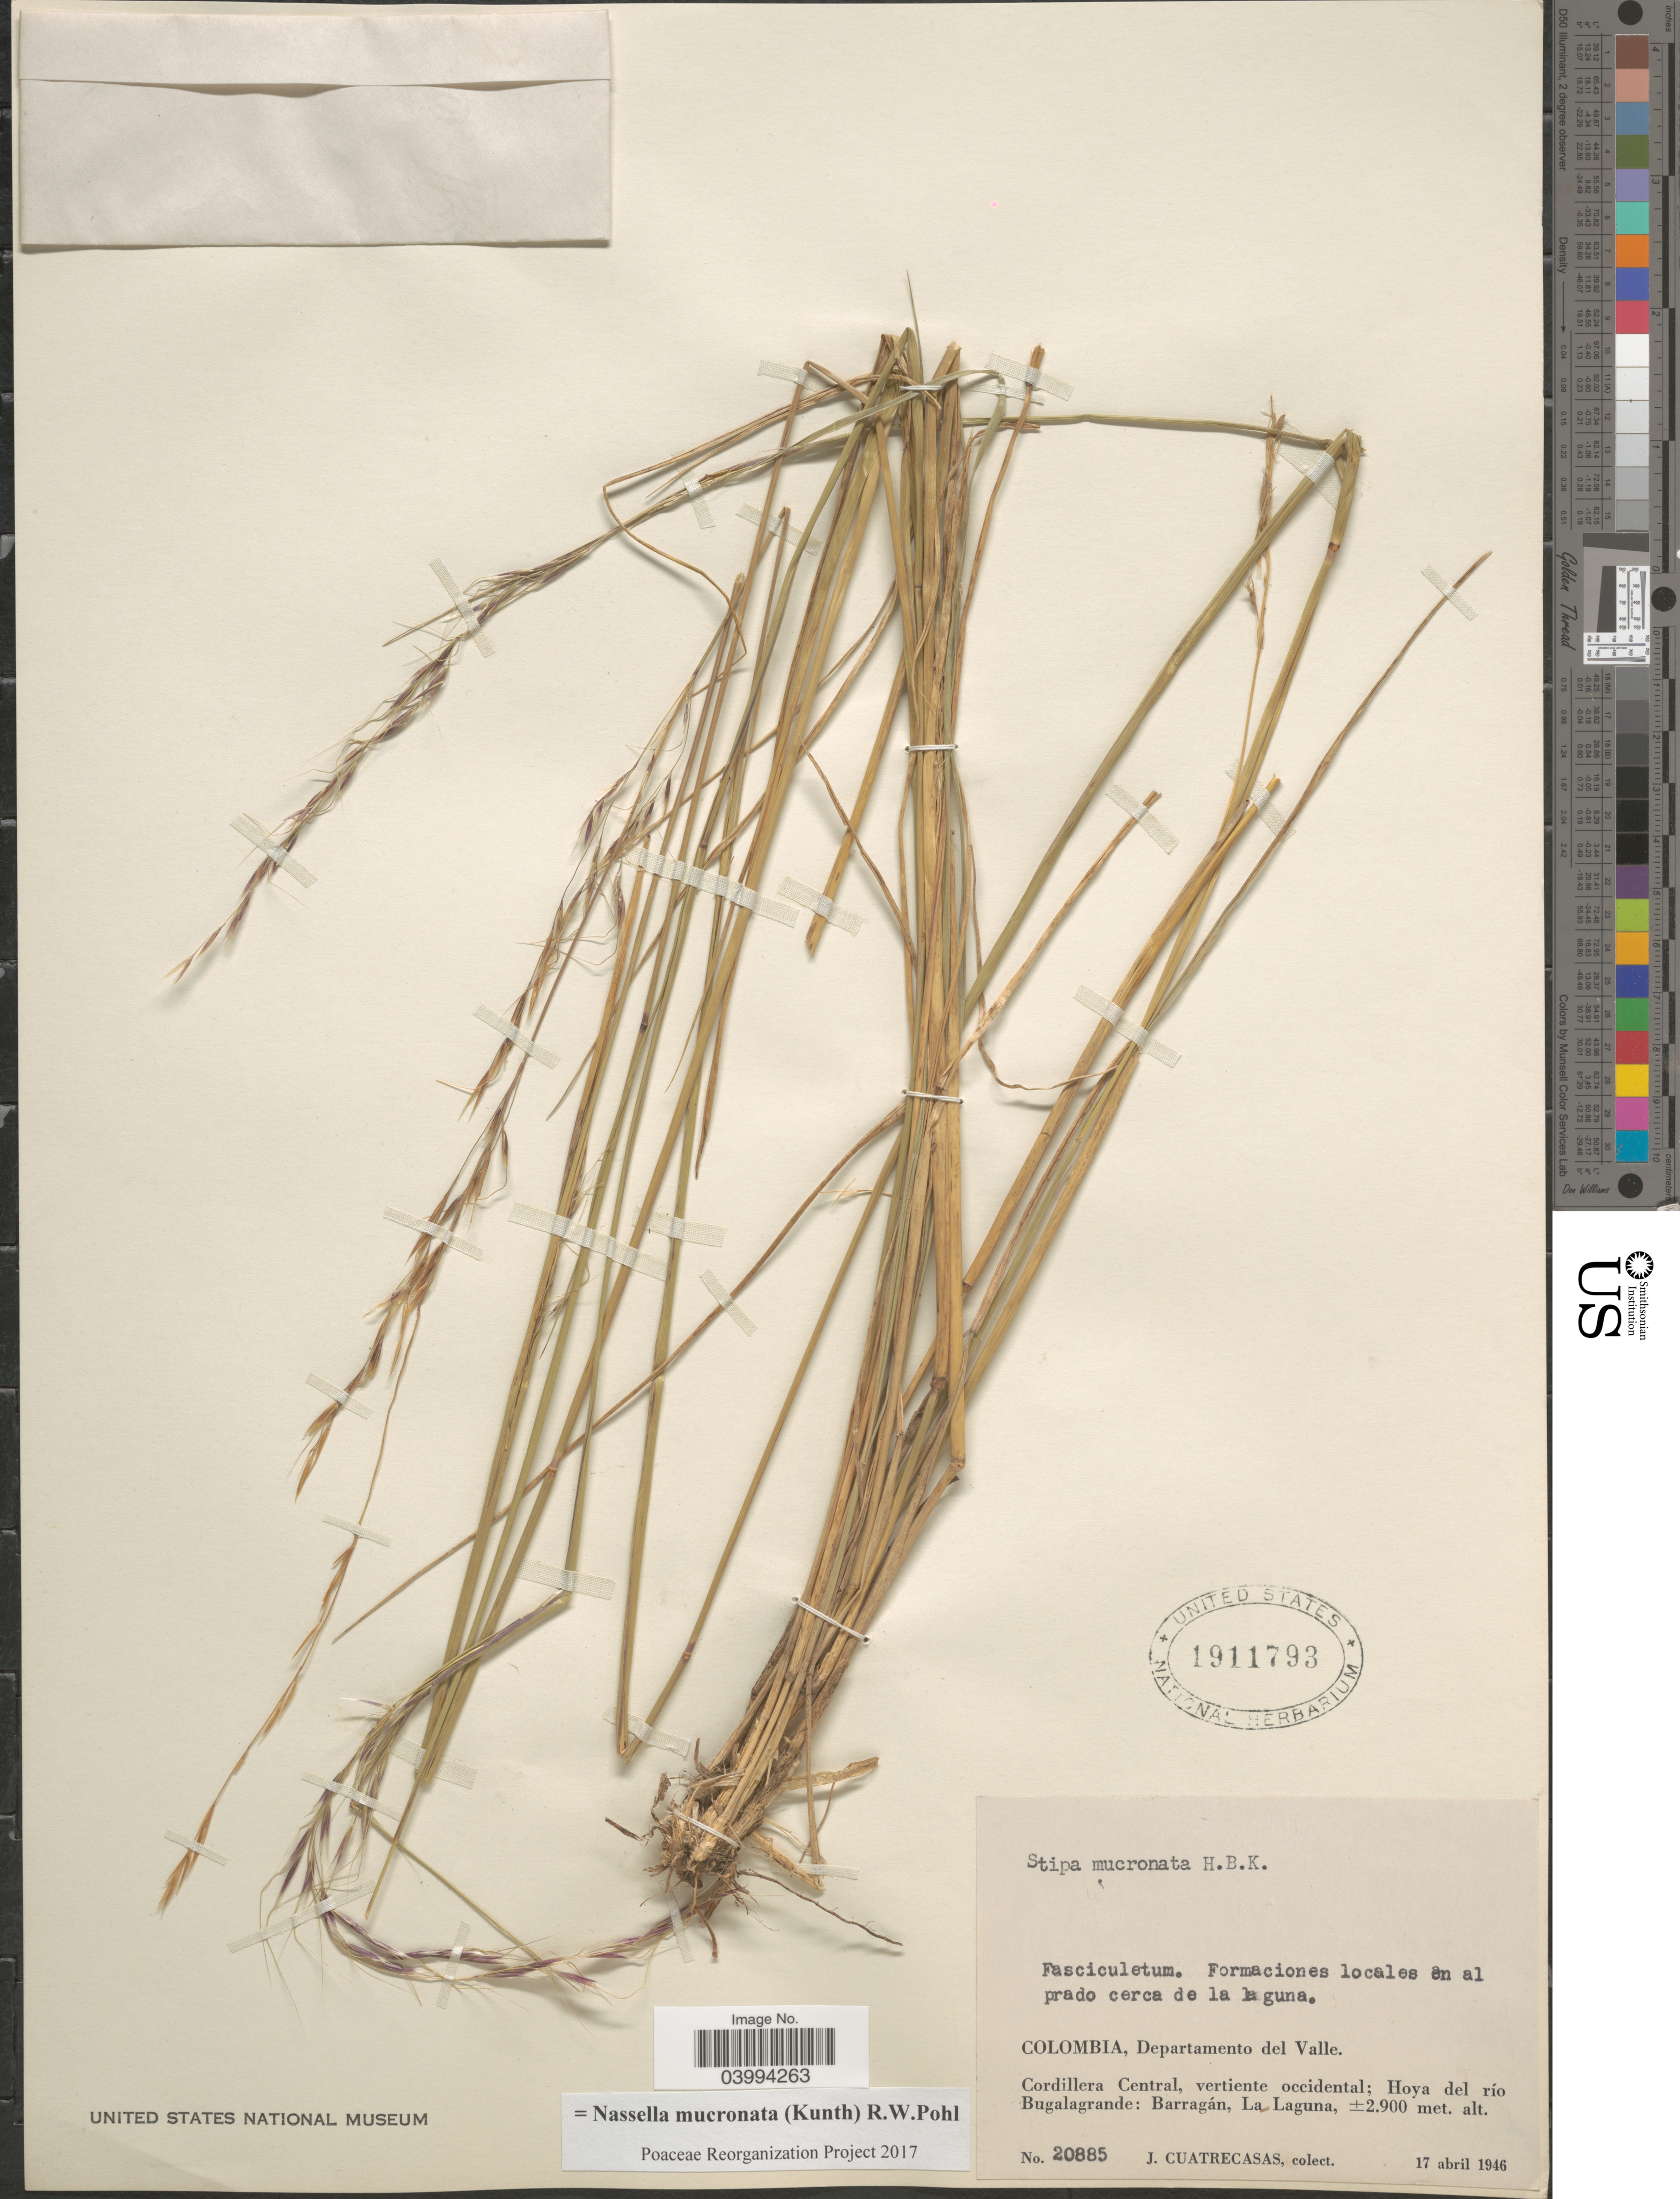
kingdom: Plantae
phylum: Tracheophyta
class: Liliopsida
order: Poales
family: Poaceae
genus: Nassella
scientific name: Nassella mucronata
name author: (Kunth) R.W. Pohl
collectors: J. Cuatrecasas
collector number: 20885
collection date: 1946-04-17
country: Colombia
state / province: Valle del Cauca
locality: Departamento del Valle. Cordillera Central, vertiente occidental; Hoya del río Bugalagrande: Barragán, La Laguna.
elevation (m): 2900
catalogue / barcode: US 1911793